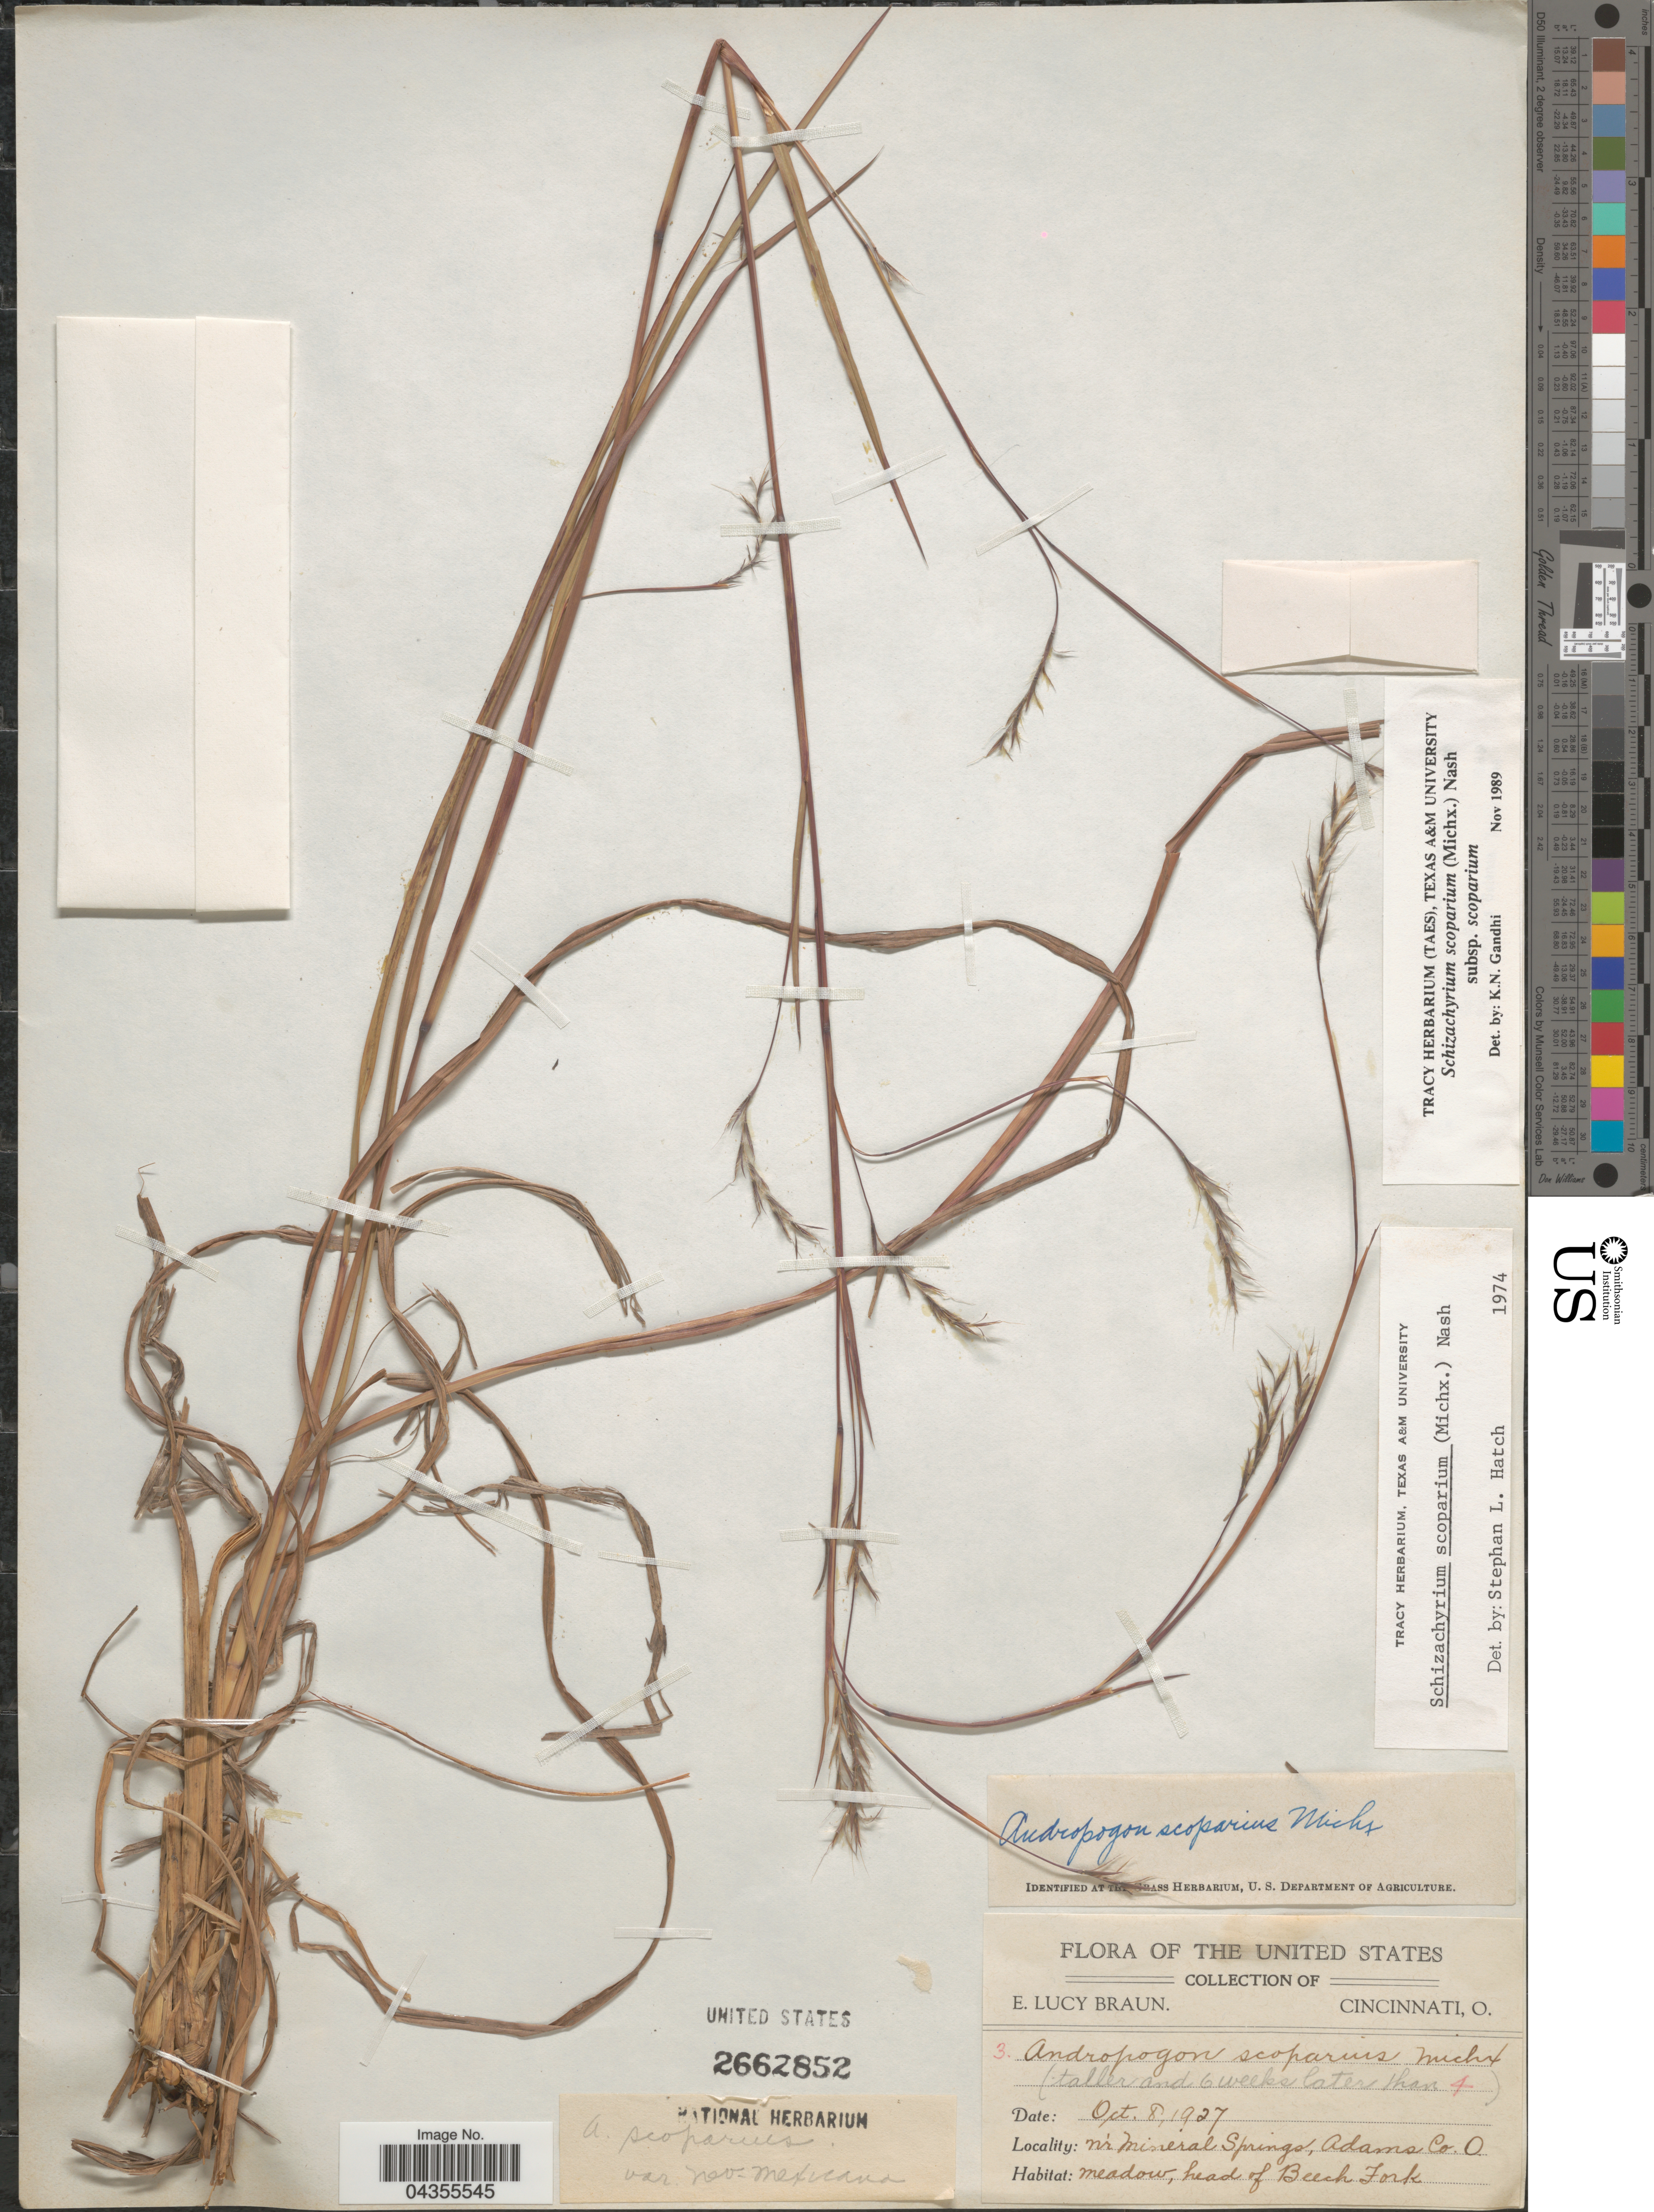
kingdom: Plantae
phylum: Tracheophyta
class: Liliopsida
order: Poales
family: Poaceae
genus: Schizachyrium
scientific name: Schizachyrium scoparium var. scoparium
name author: (Michx.) Nash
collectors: E. L. Braun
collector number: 3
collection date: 1927-10-08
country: United States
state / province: Ohio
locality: N'r Mineral Springs, Adamas Co. Meadow, head of Beech Fork.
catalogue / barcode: US 2662852